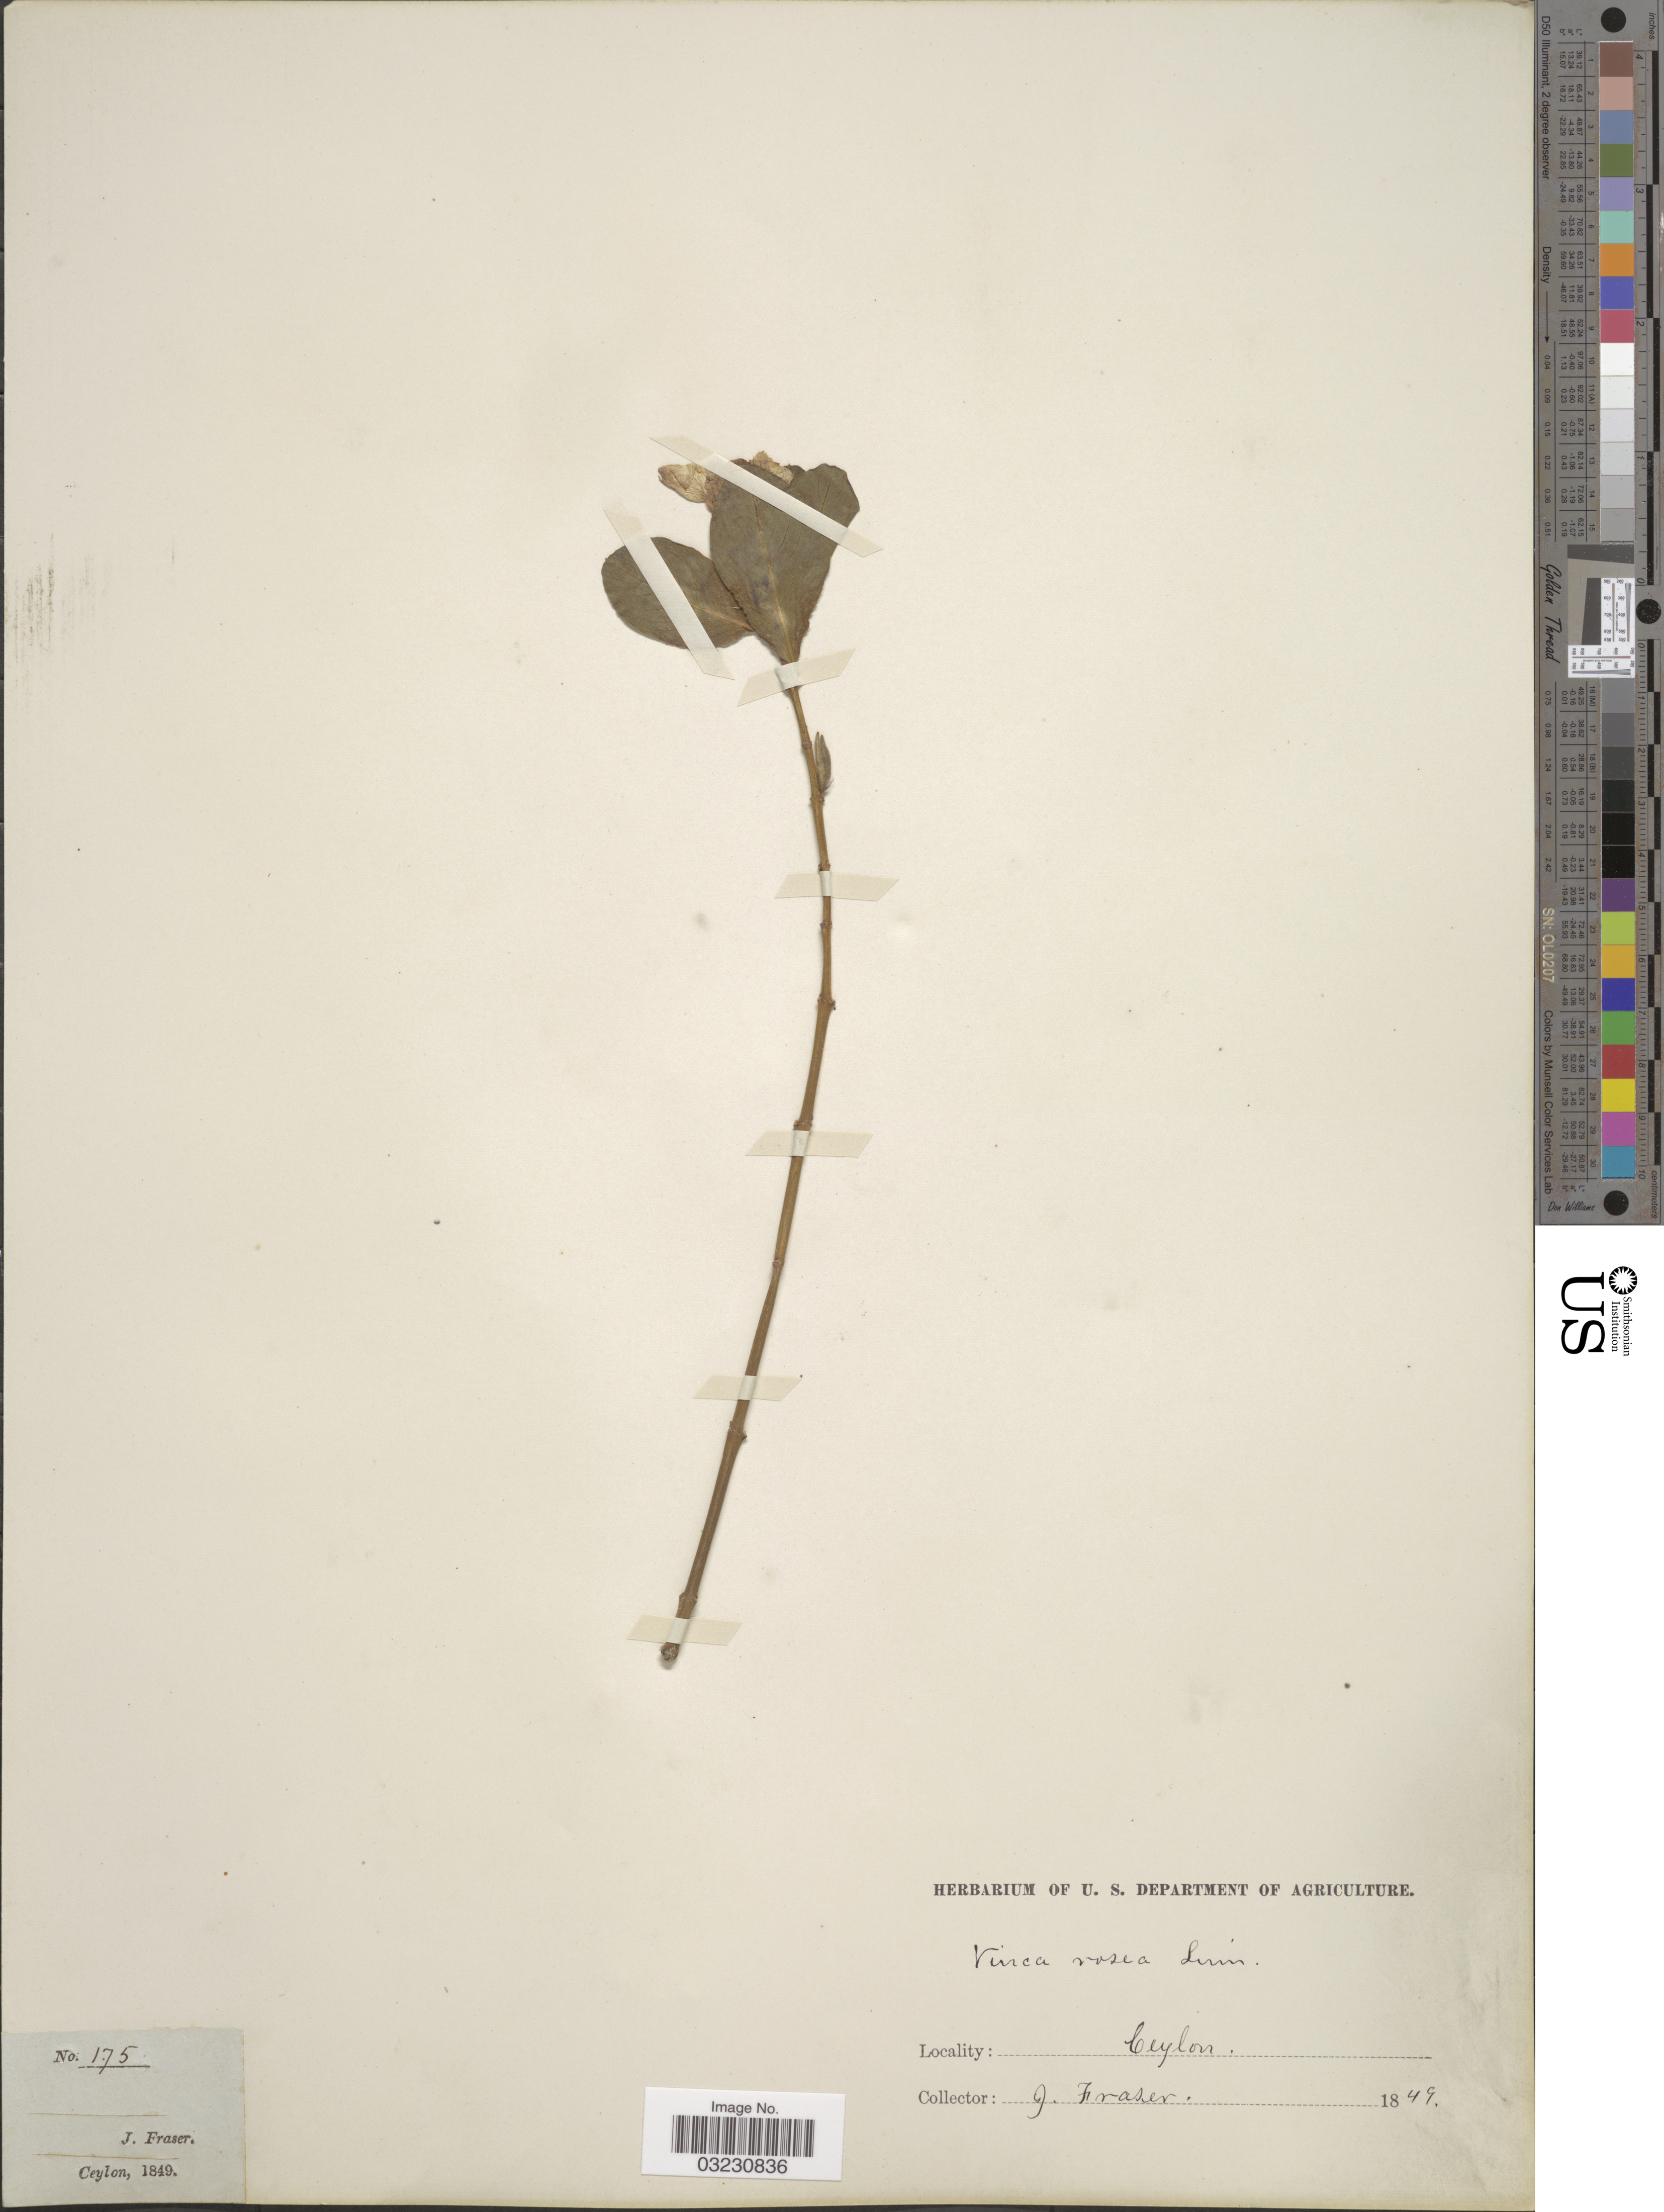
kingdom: Plantae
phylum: Tracheophyta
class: Magnoliopsida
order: Gentianales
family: Apocynaceae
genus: Catharanthus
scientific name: Catharanthus roseus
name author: (L.) G. Don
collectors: J. Fraser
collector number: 175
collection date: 1849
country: Sri Lanka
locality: Ceylon.